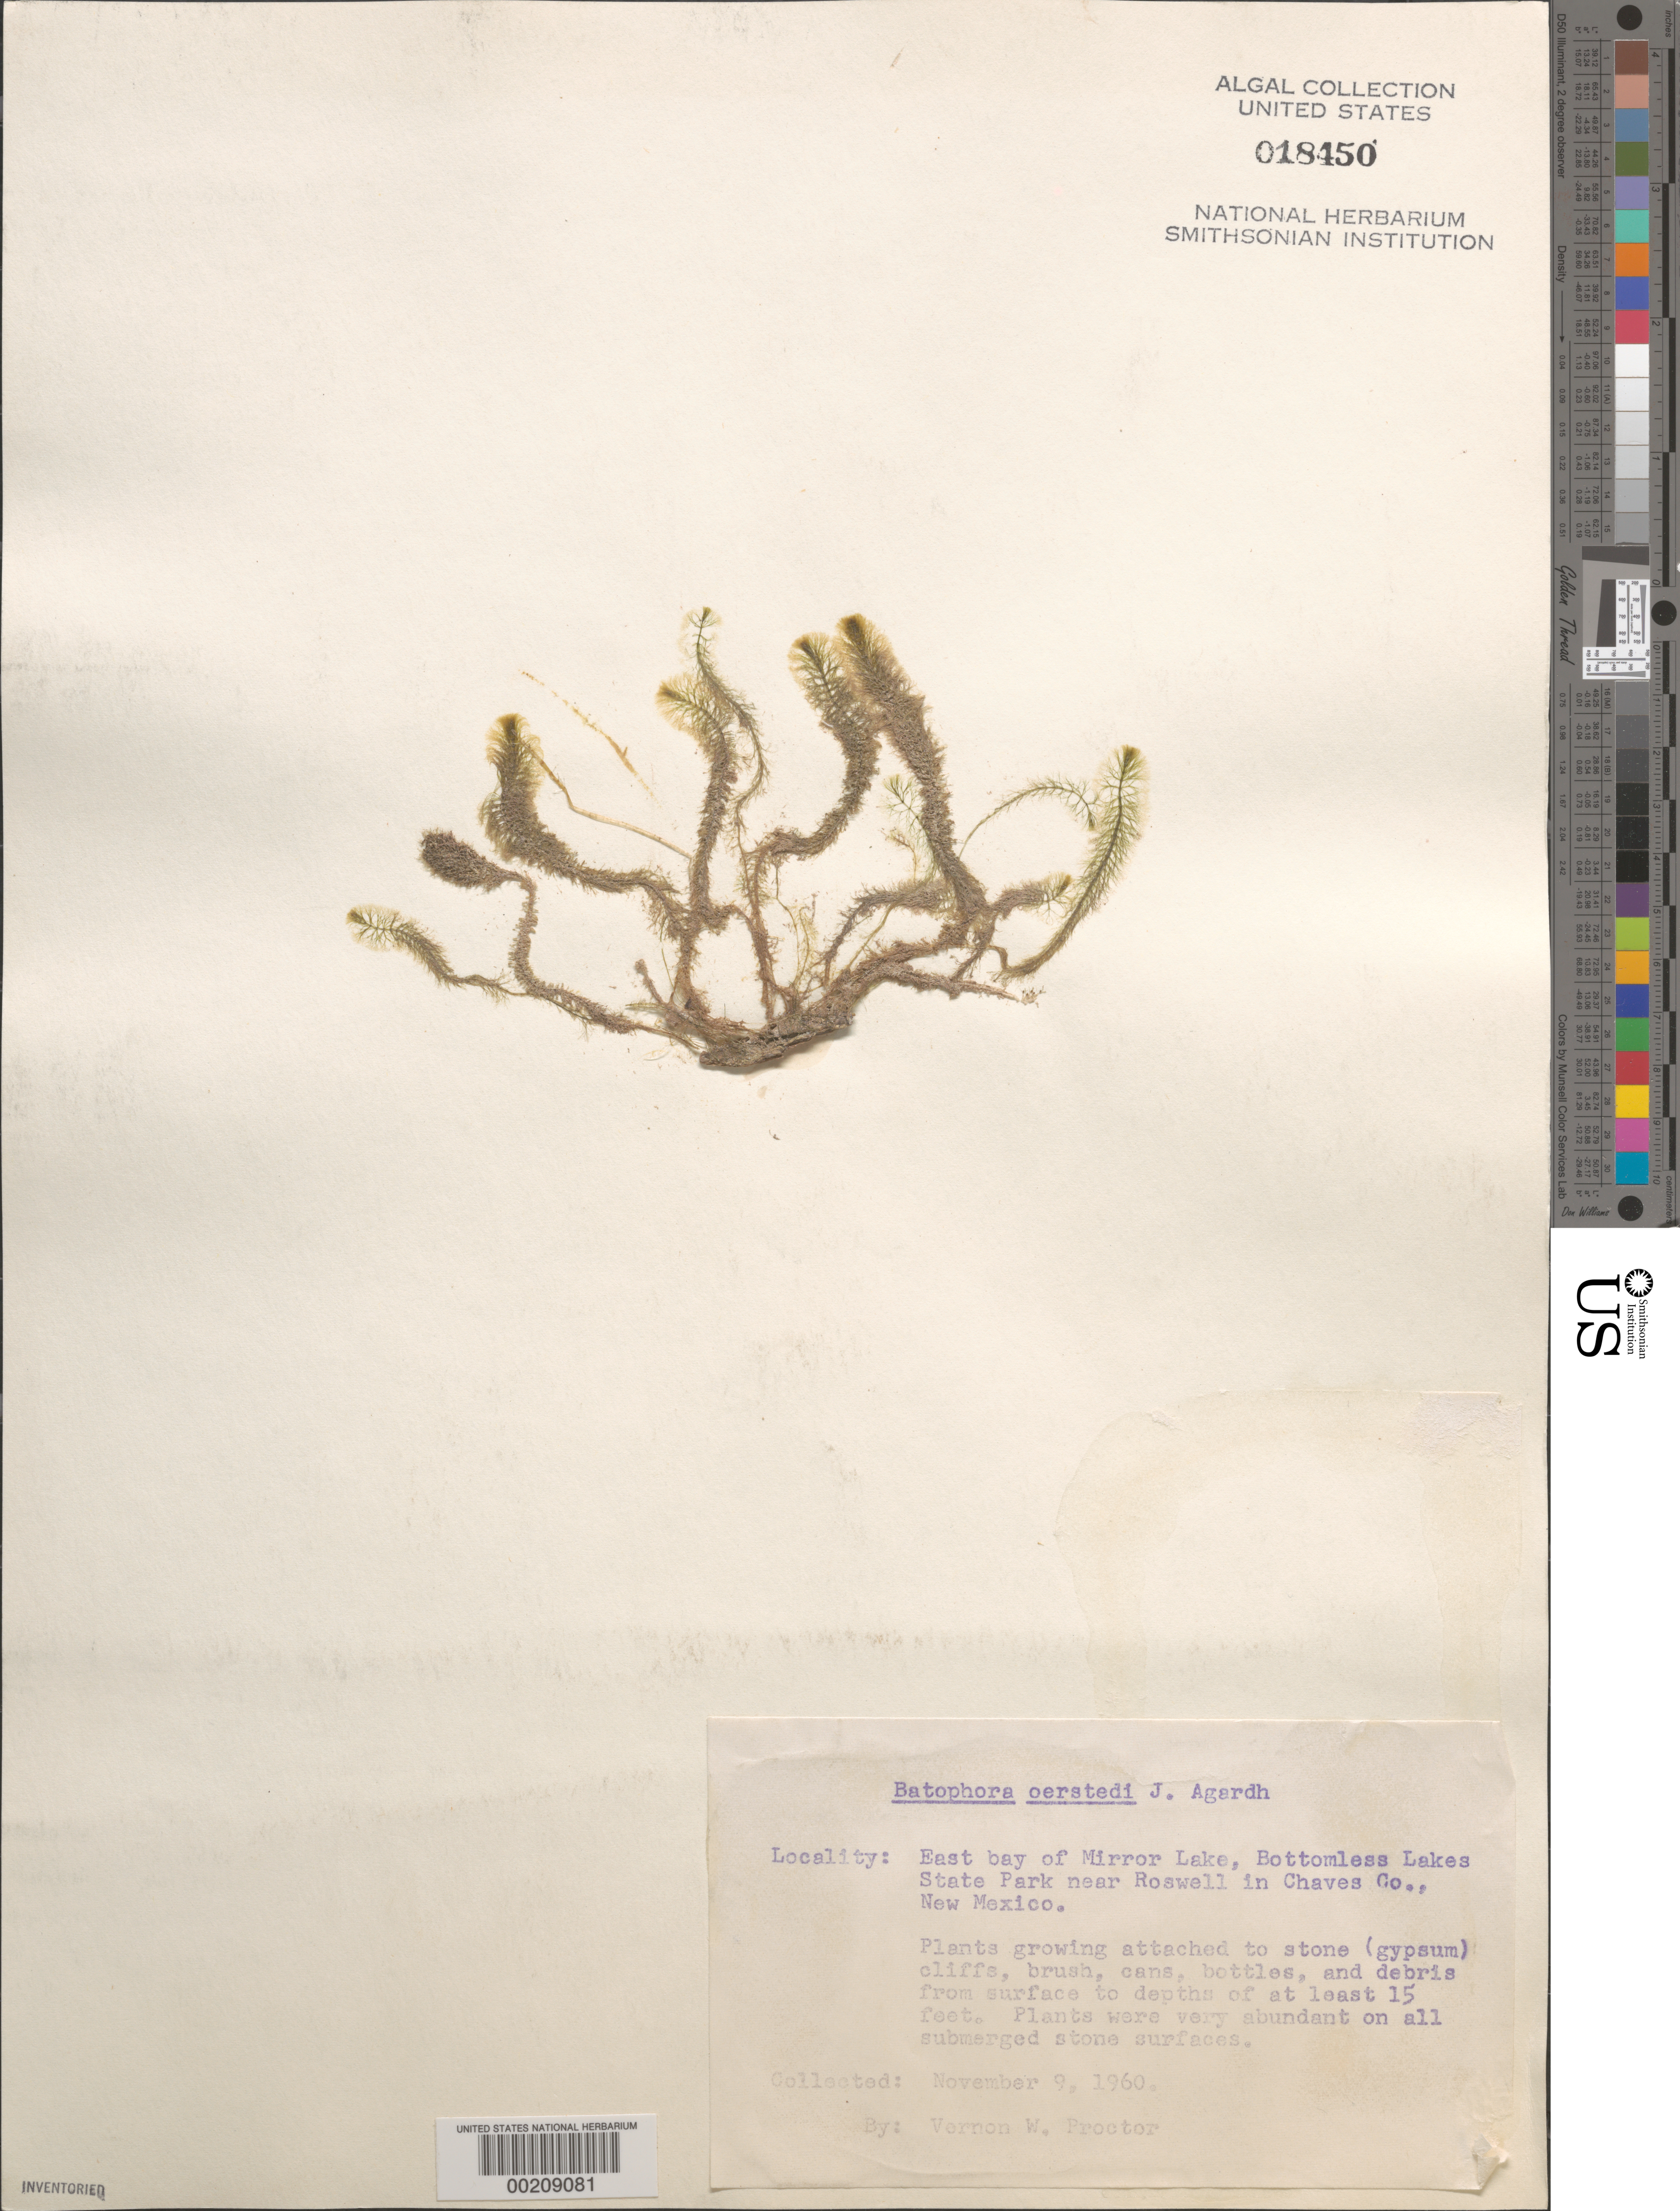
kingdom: Plantae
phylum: Chlorophyta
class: Ulvophyceae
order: Dasycladales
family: Dasycladaceae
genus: Batophora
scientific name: Batophora oerstedii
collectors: V. Proctor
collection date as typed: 09 Nov 1960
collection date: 1960-11-09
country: United States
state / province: New Mexico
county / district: Chaves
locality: Mirror Lake's east bay, Bottomless Lakes State Park near Roswell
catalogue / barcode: US 18450